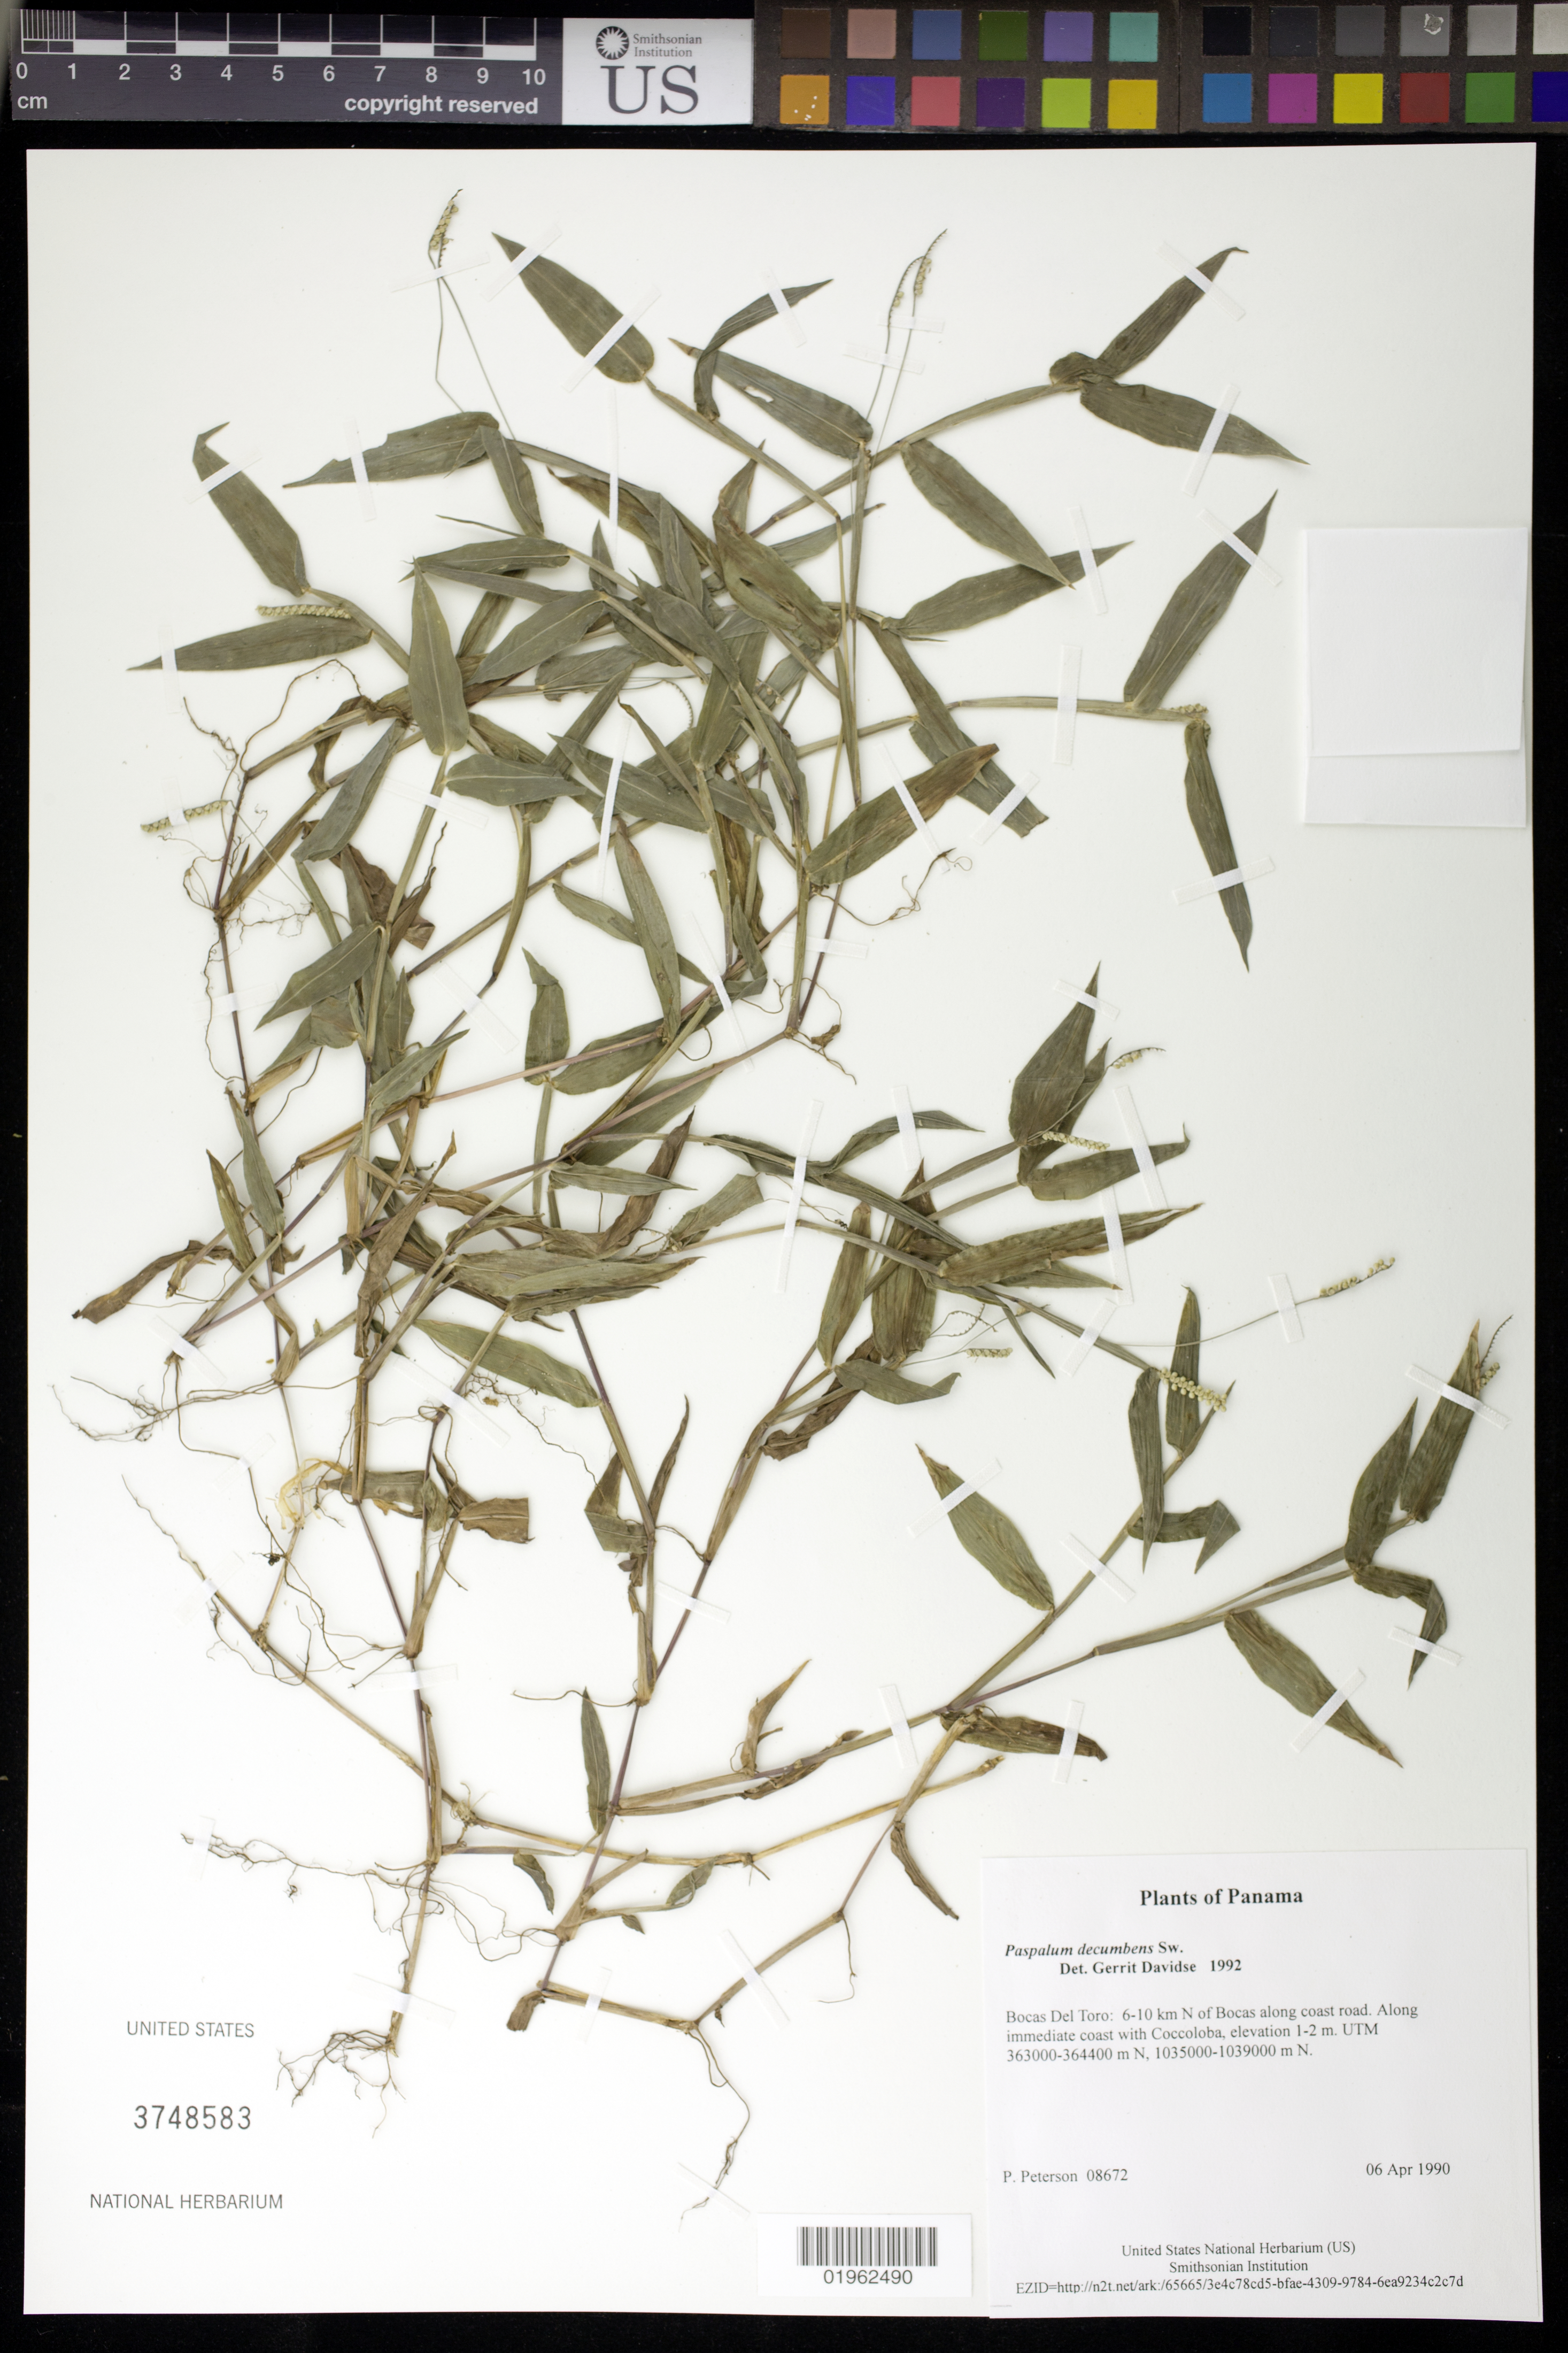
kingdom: Plantae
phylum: Tracheophyta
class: Liliopsida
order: Poales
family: Poaceae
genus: Paspalum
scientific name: Paspalum decumbens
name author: Sw.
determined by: Davidse, Gerrit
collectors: P. M. Peterson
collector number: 08672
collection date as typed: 06 Apr 1990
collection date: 1990-04-06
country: Panama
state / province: Bocas del Toro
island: Colón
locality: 6-10 km N of Bocas along coast road.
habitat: Along immediate coast with Coccoloba, elevation 1-2 m. UTM 363000-364400 m N, 1035000-1039000 m N.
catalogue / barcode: US 3748583